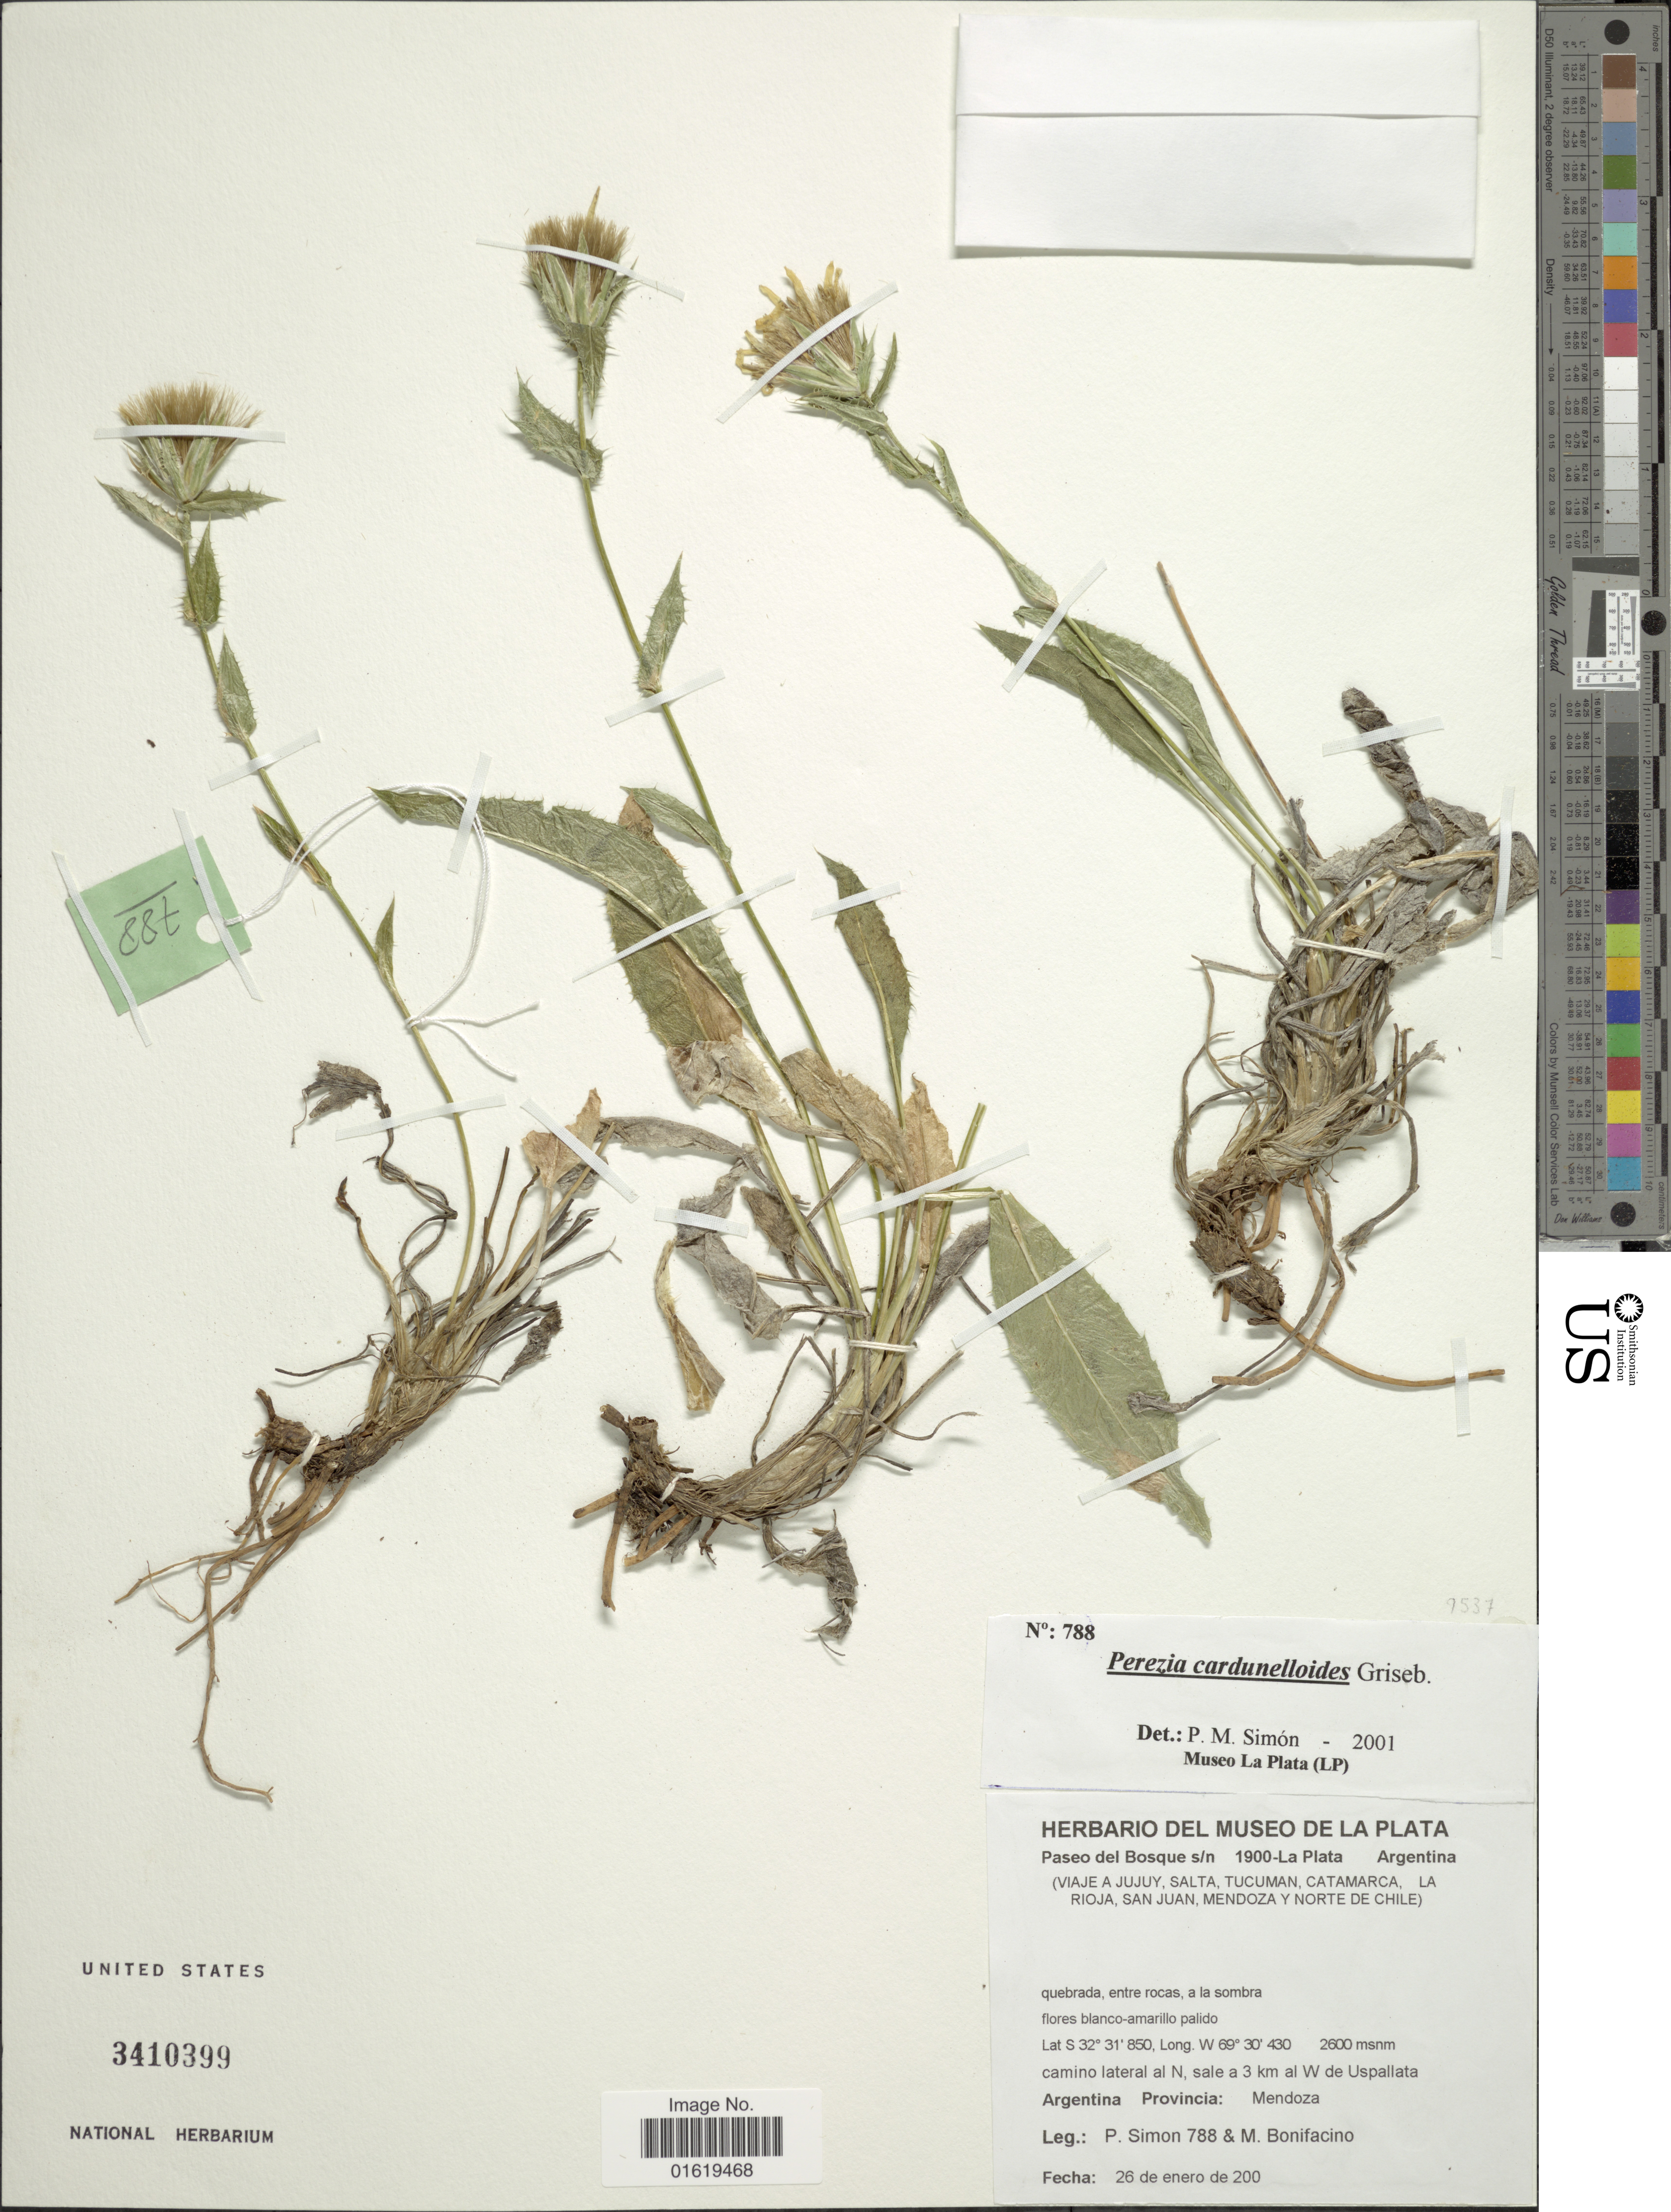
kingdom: Plantae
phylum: Tracheophyta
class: Magnoliopsida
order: Asterales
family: Asteraceae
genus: Perezia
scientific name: Perezia carduncelloides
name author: Griseb.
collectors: P. Simon & M. Bonifacino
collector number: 788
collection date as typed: Transcribed d/m/y: 26/1/2; 200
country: Argentina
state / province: Mendoza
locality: Camino lateral al N, sale a 3 km al W de Uspallata. Argentina. Provincia: Mendoza.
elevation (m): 2600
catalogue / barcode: US 3410399